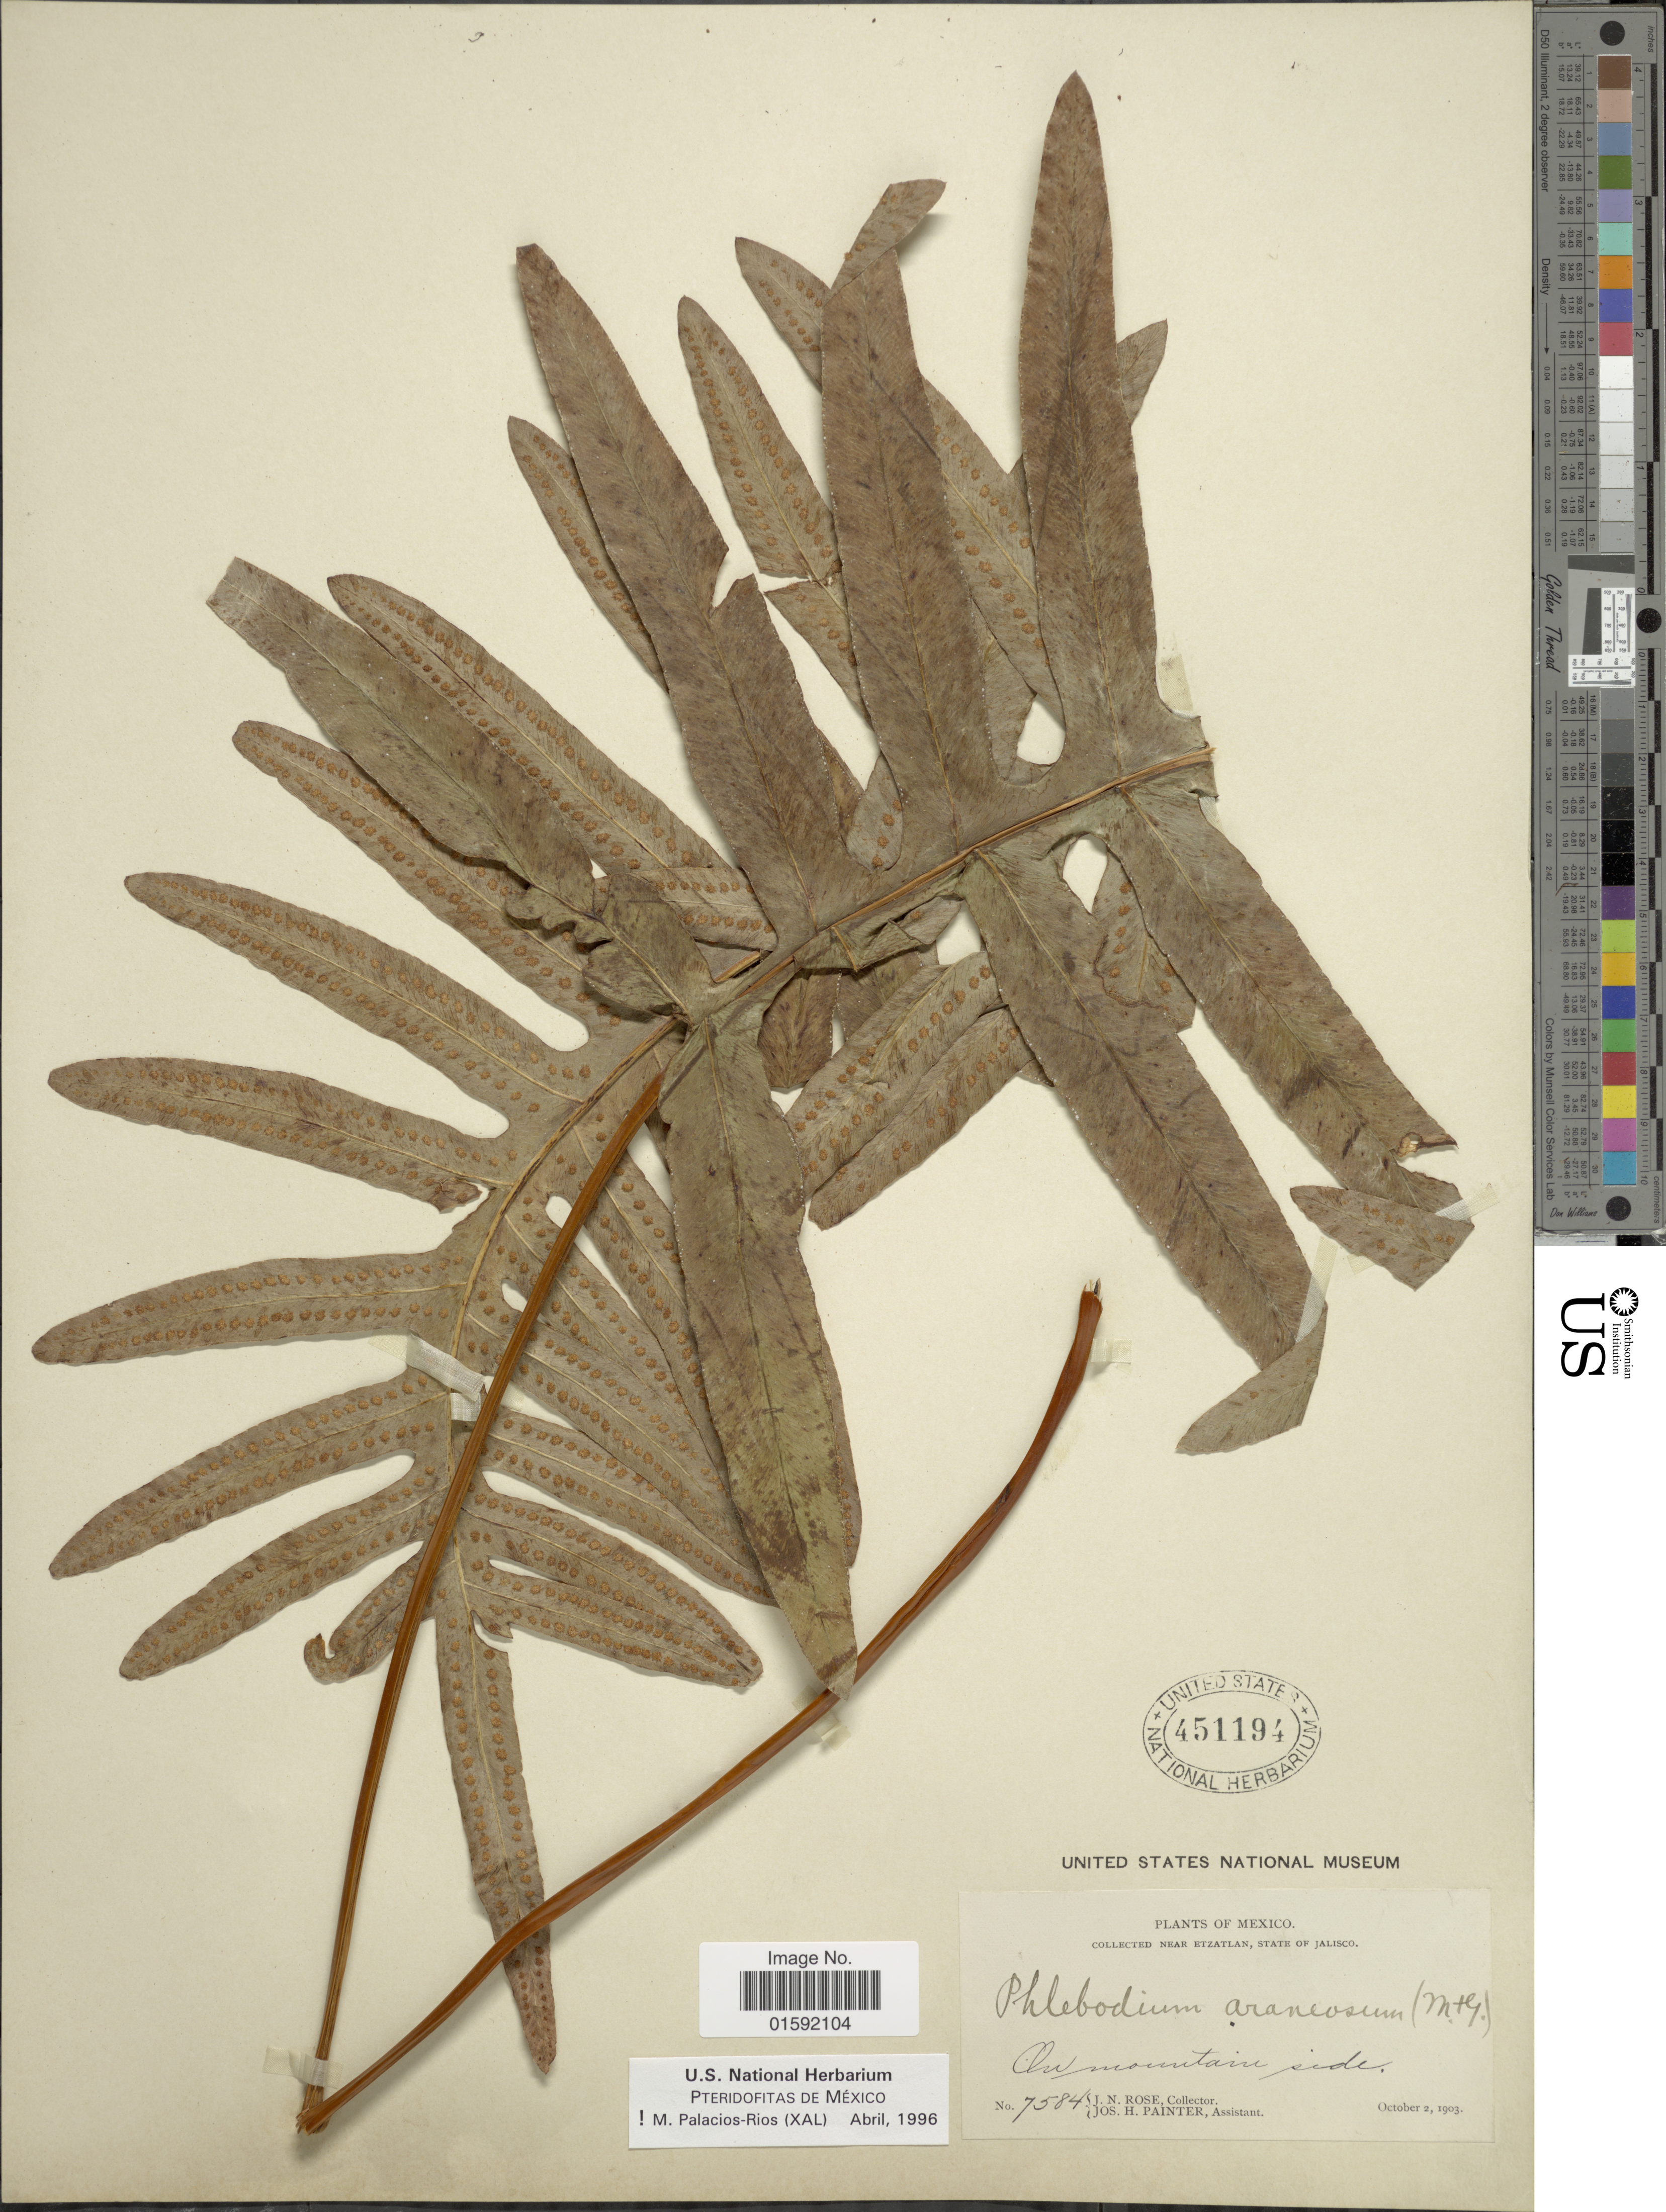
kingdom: Plantae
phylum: Tracheophyta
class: Polypodiopsida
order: Polypodiales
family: Polypodiaceae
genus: Phlebodium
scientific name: Phlebodium araneosum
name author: (M. Martens) Mickel & Beitel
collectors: J. N. Rose & J. H. Painter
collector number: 7584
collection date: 1903-10-02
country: Mexico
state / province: Jalisco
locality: Near Etzatlan, State of Jalisco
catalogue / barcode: US 451194